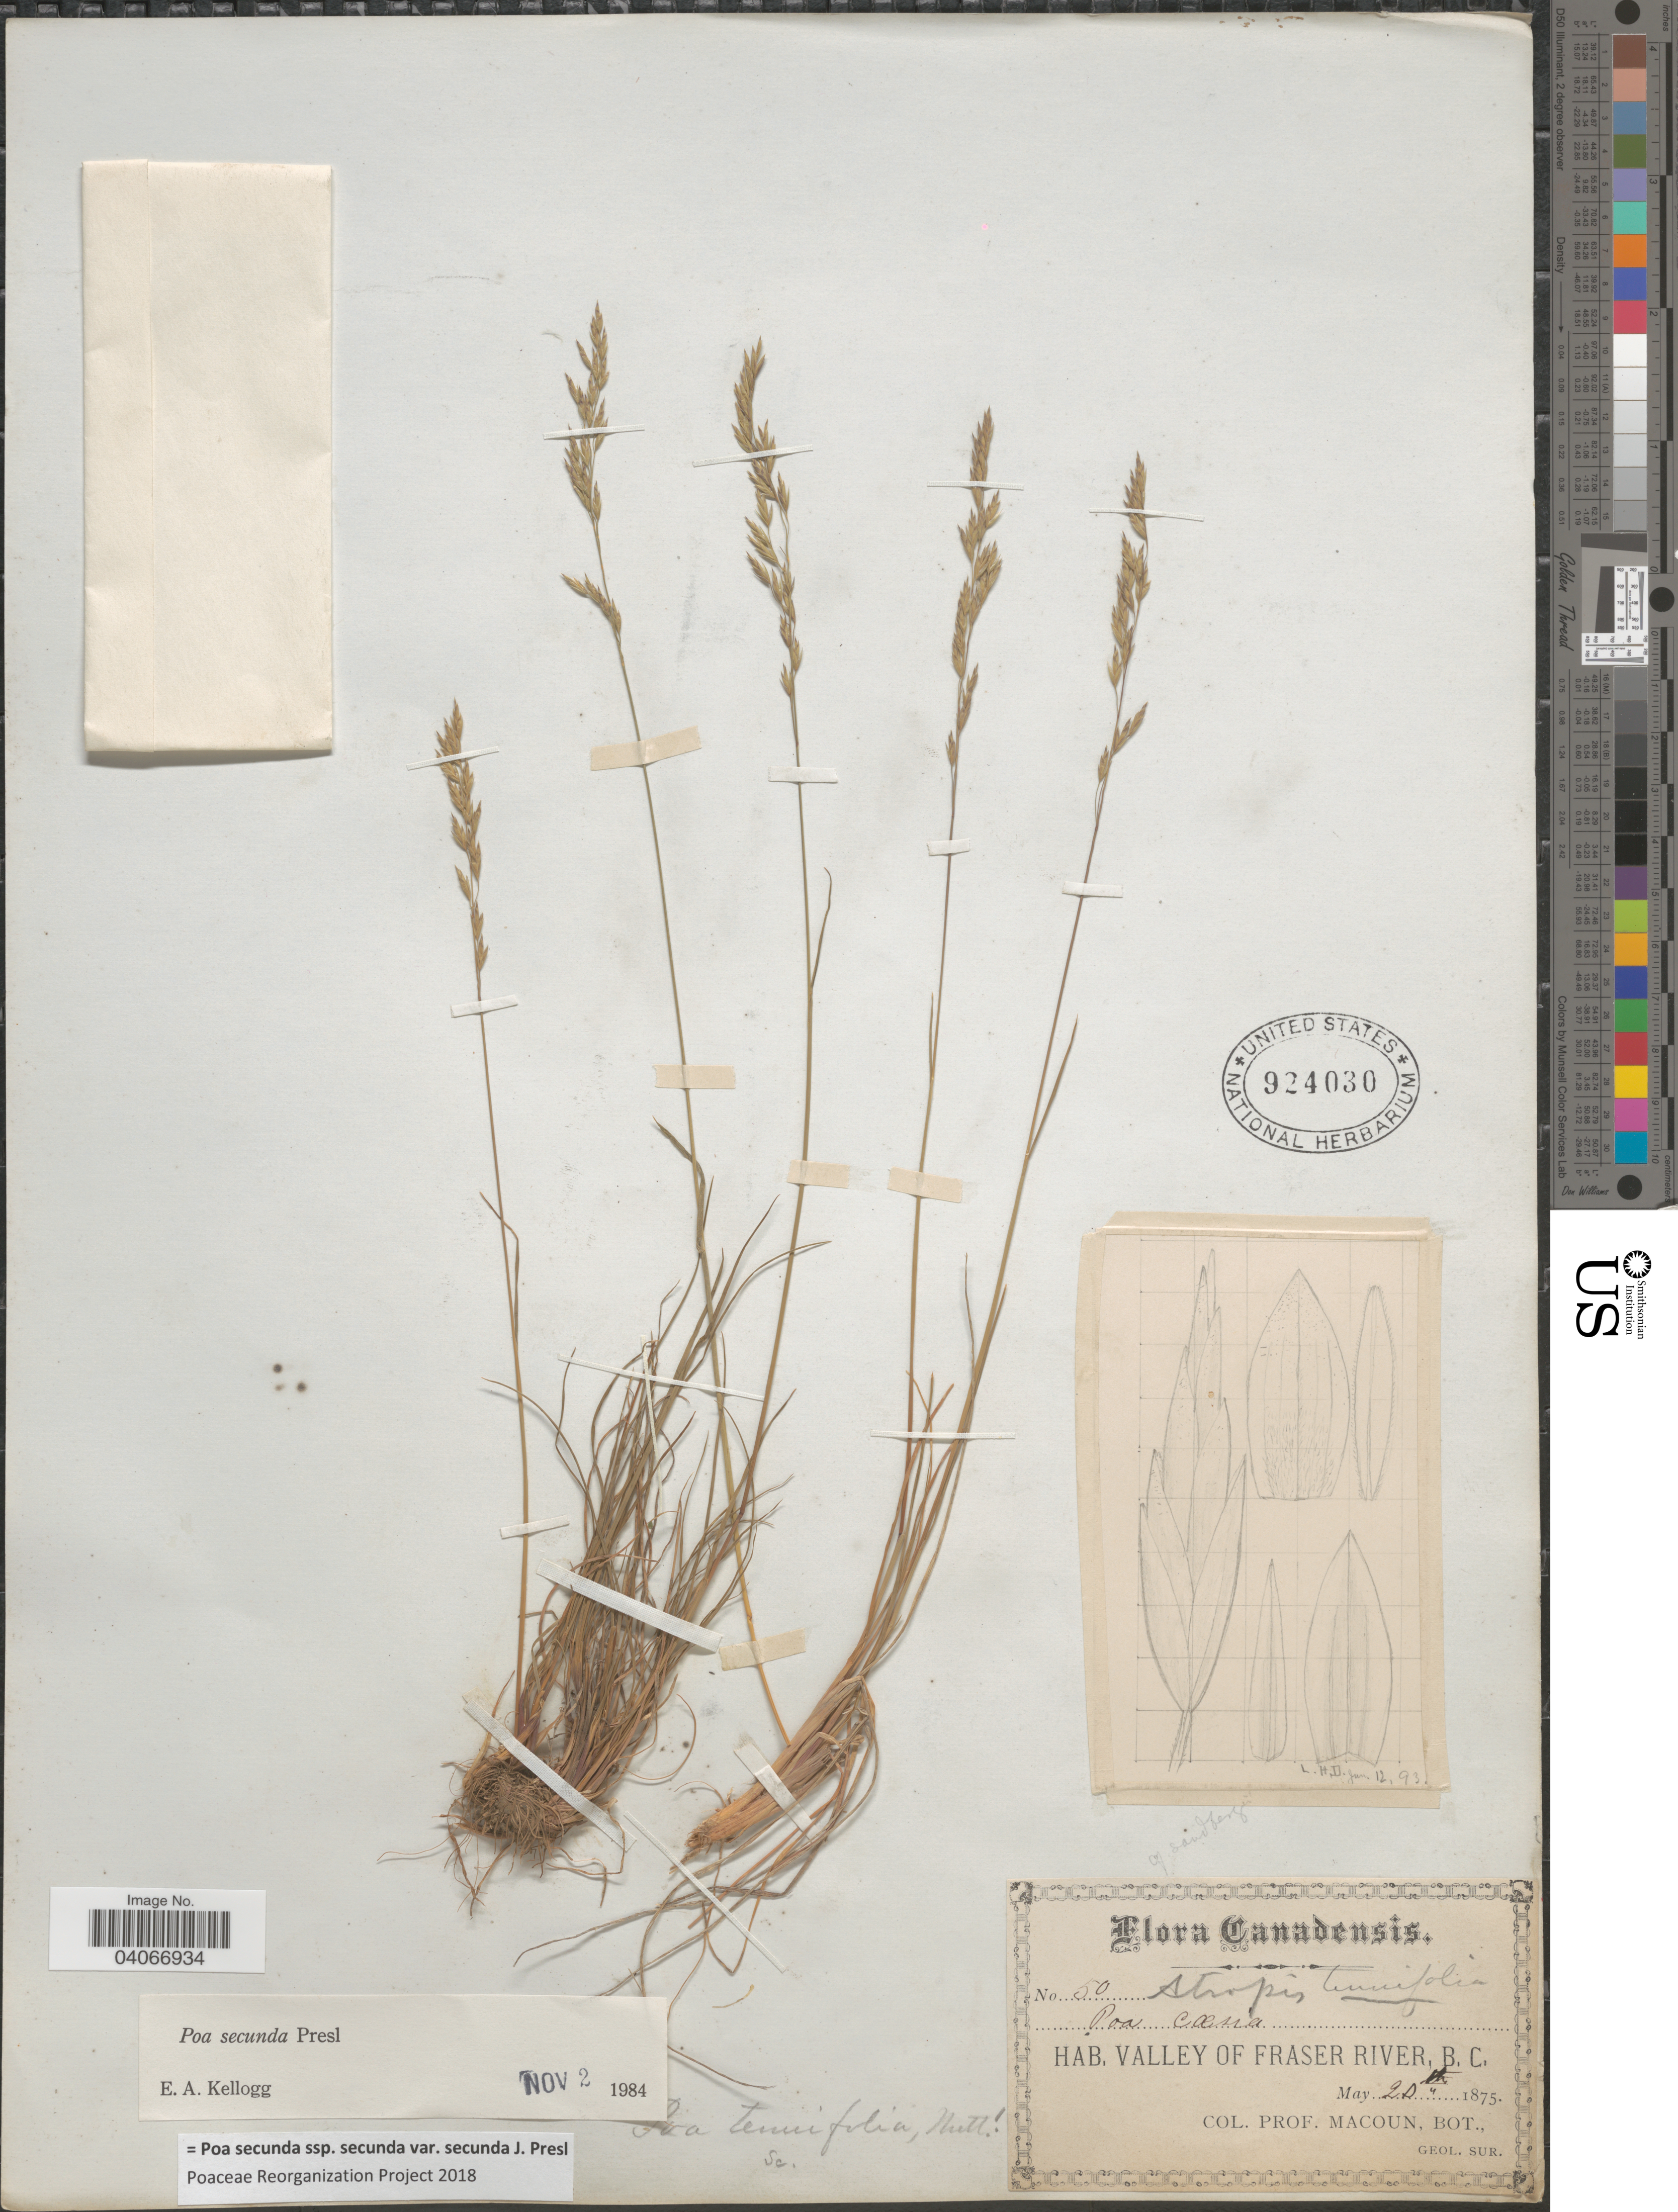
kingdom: Plantae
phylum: Tracheophyta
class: Liliopsida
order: Poales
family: Poaceae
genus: Poa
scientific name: Poa secunda subsp. secunda var. secunda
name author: J. Presl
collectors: Prof. Macoun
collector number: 50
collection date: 1875-05-20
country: Canada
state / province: British Columbia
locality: Valley of Fraser River.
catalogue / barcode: US 924030